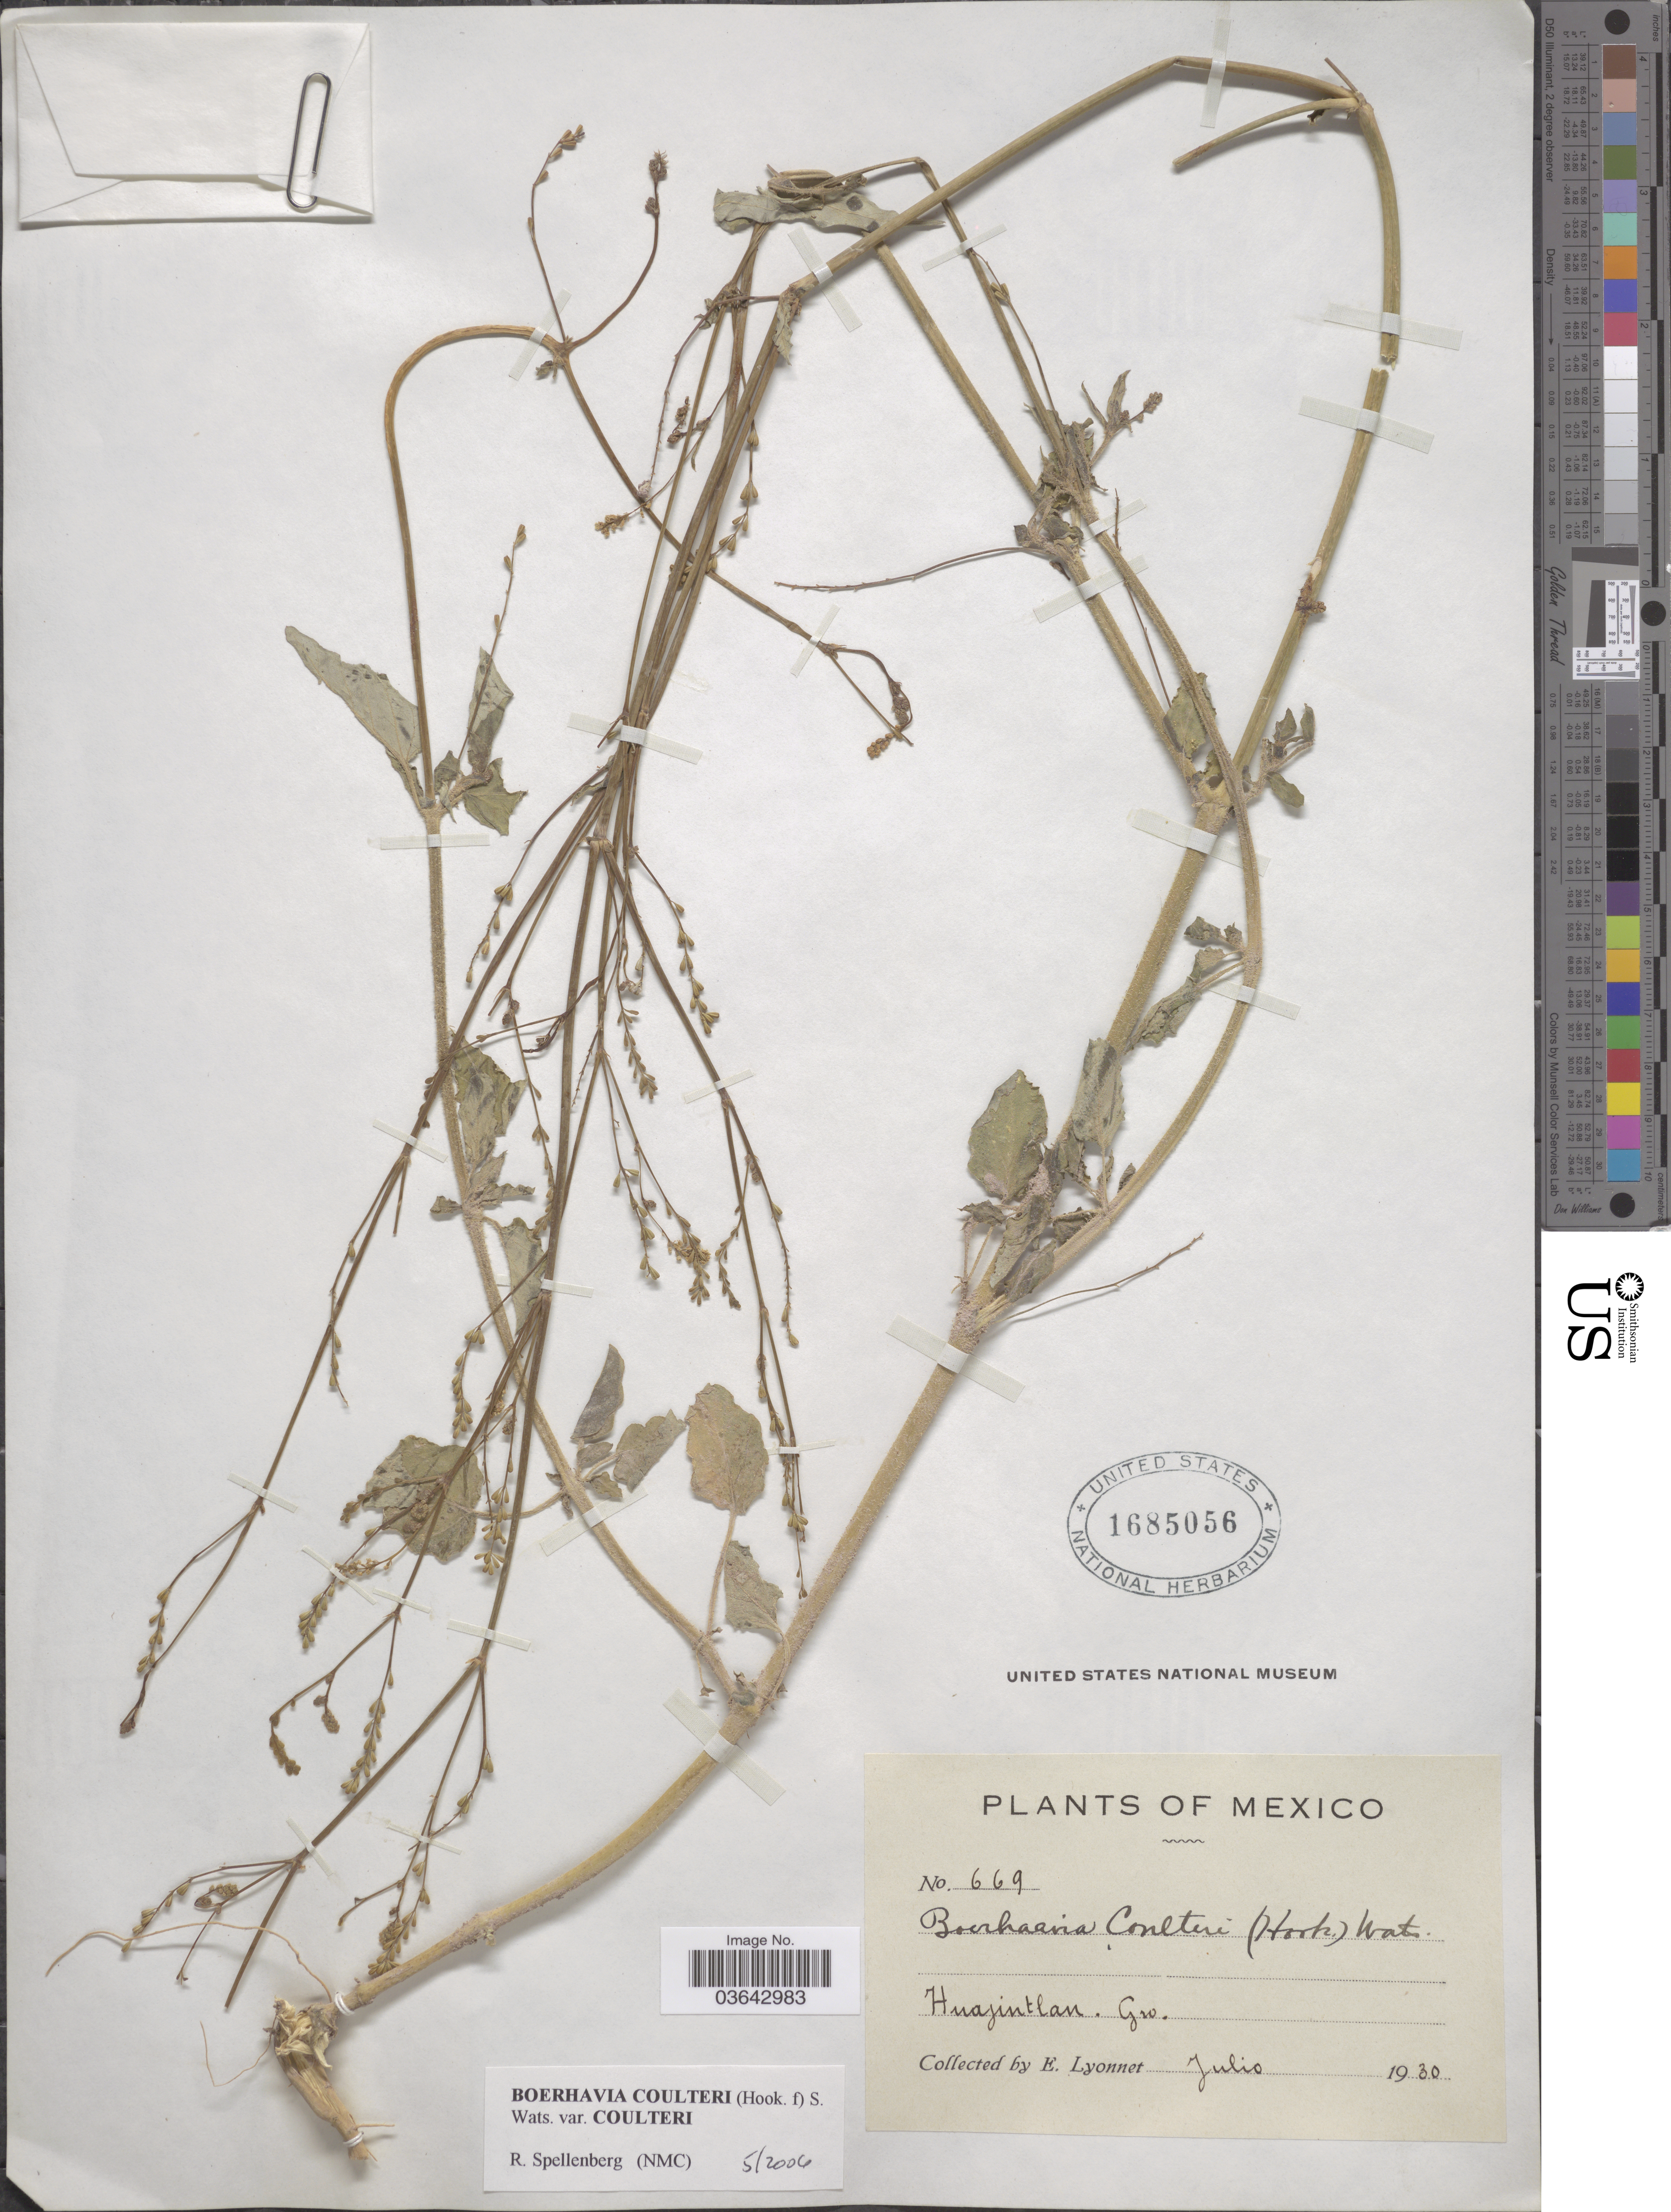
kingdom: Plantae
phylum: Tracheophyta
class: Magnoliopsida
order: Caryophyllales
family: Nyctaginaceae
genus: Boerhavia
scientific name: Boerhavia coulteri var. coulteri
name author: (Hook. f.) S. Watson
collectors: E. Lyonnet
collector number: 669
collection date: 1930-07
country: Mexico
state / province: Guerrero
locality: Huajintlan.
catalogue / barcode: US 1685056